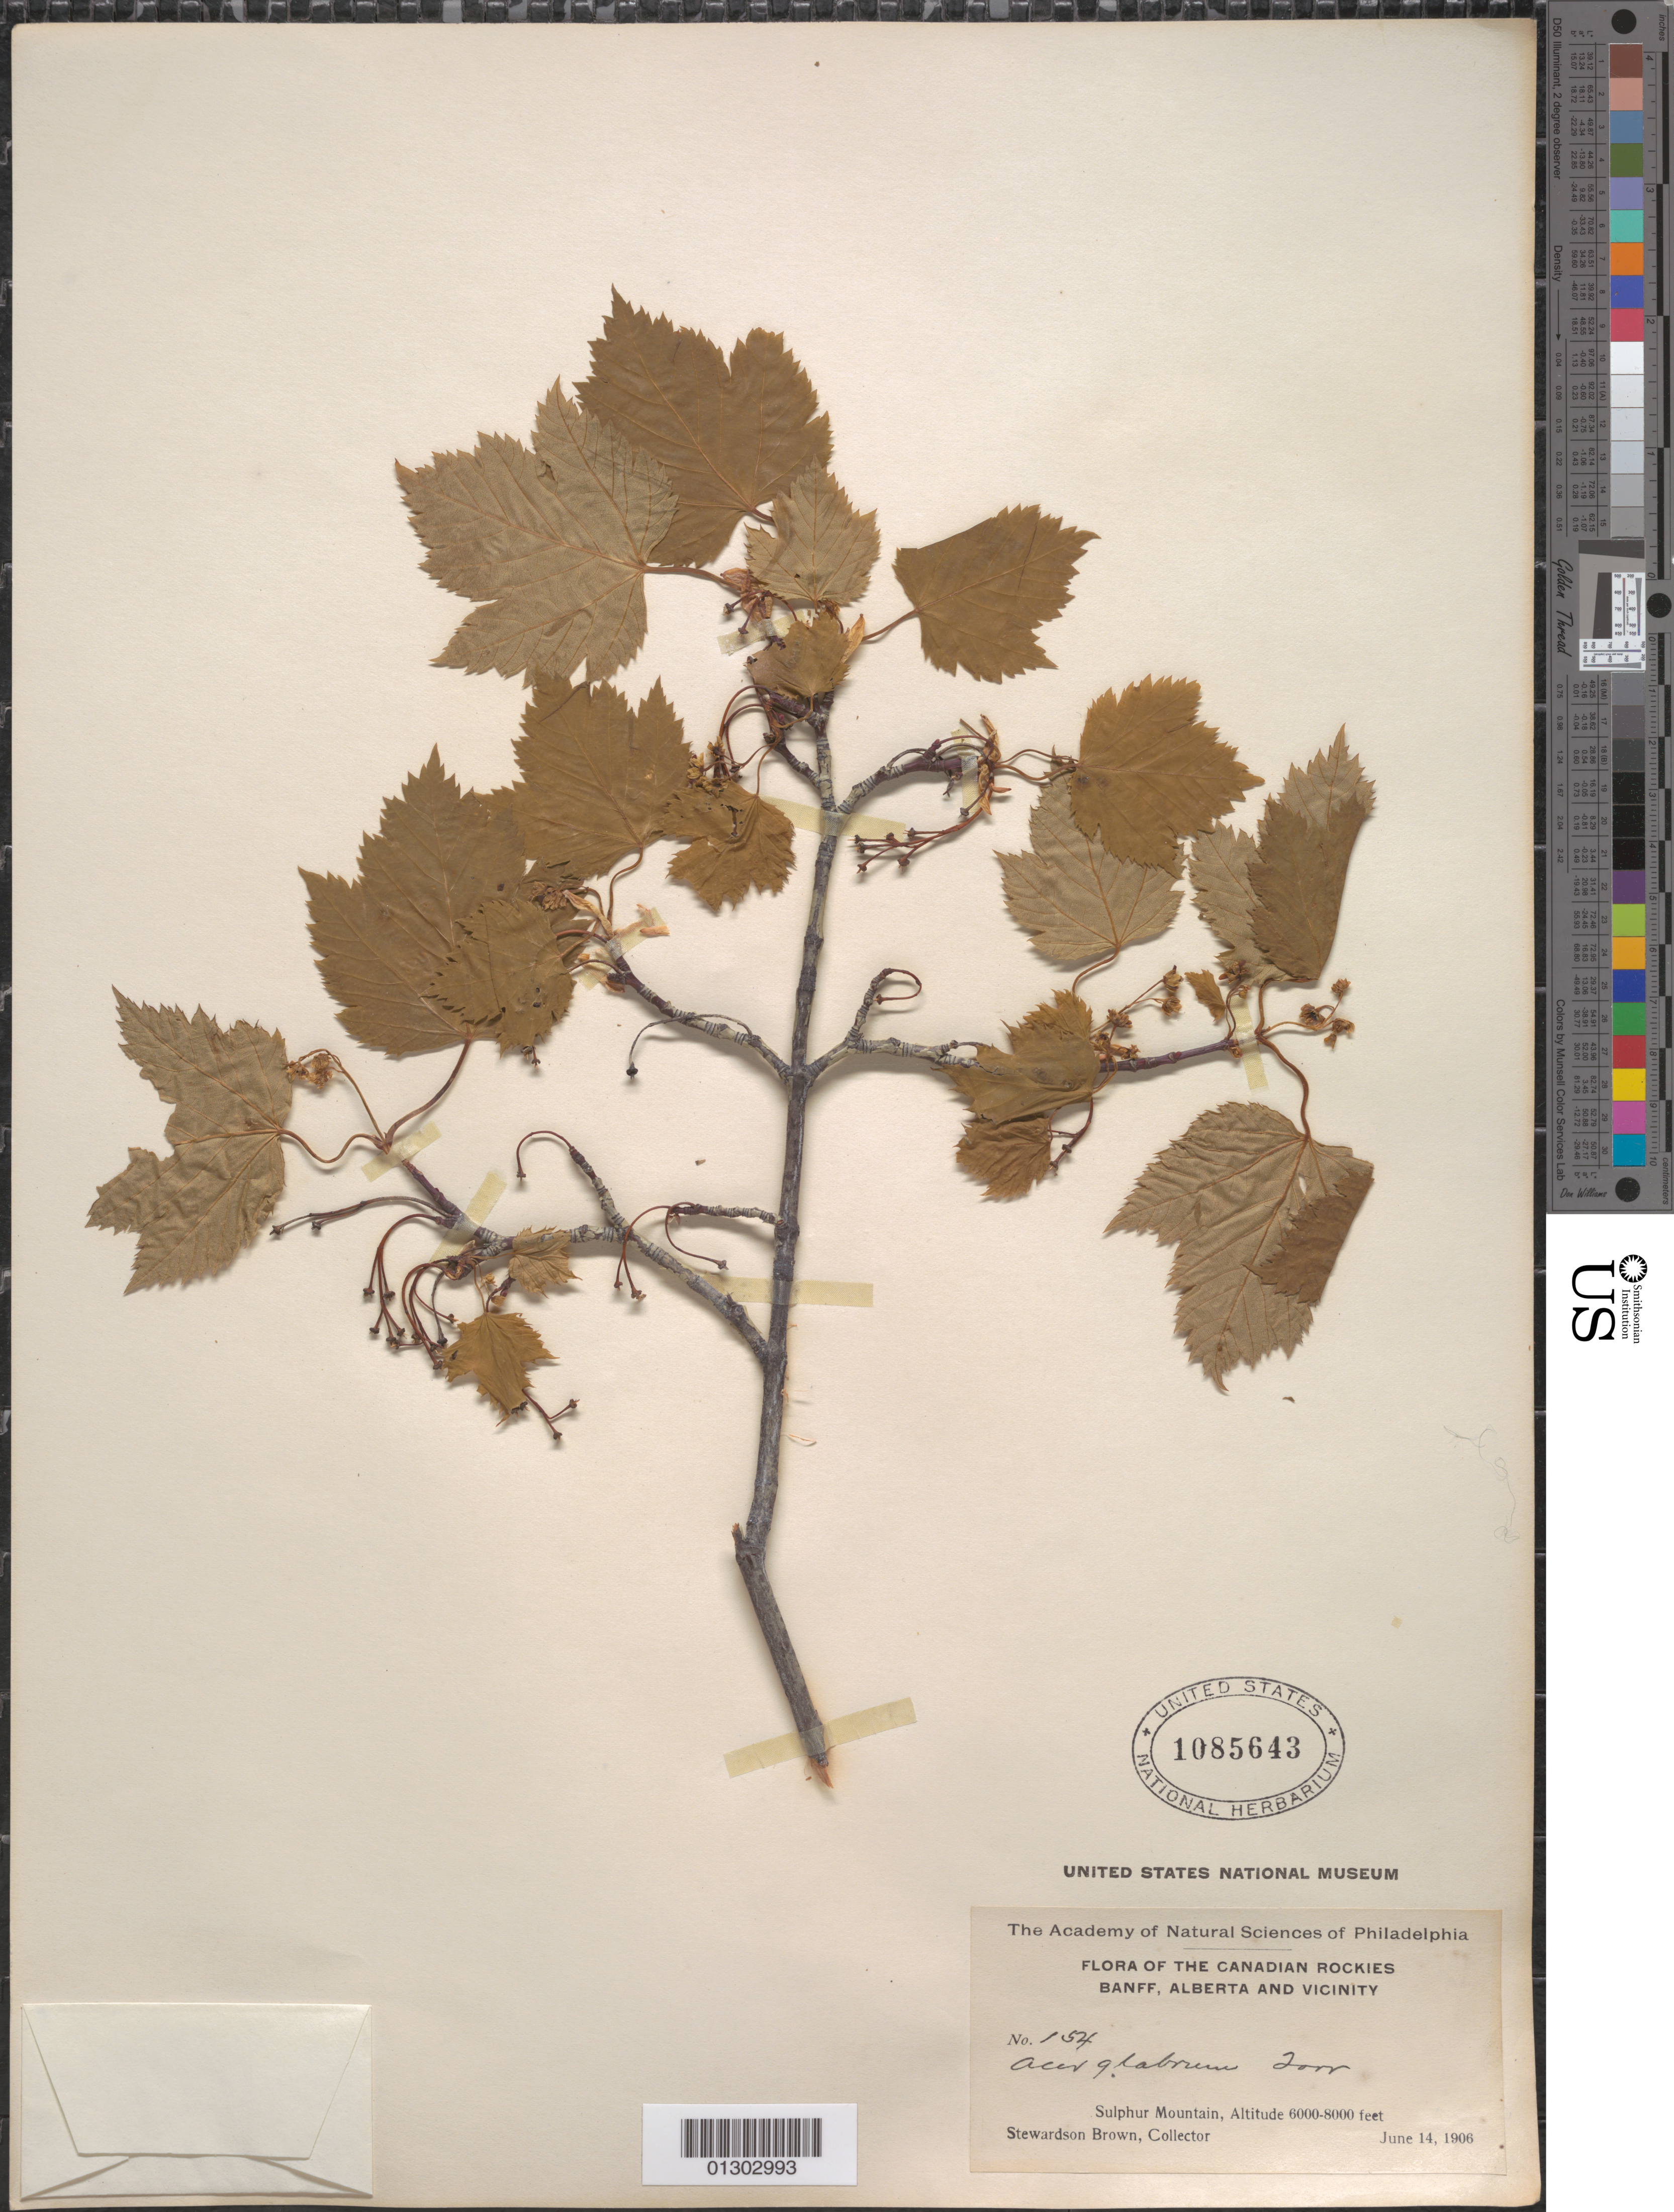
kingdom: Plantae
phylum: Tracheophyta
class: Magnoliopsida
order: Sapindales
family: Sapindaceae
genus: Acer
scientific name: Acer glabrum var. douglasii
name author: (Hook.) Dippel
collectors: S. Brown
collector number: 154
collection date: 1906-06-14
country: Canada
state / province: Alberta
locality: Banff. Sulphur Mountain.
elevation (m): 1829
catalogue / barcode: US 1085643